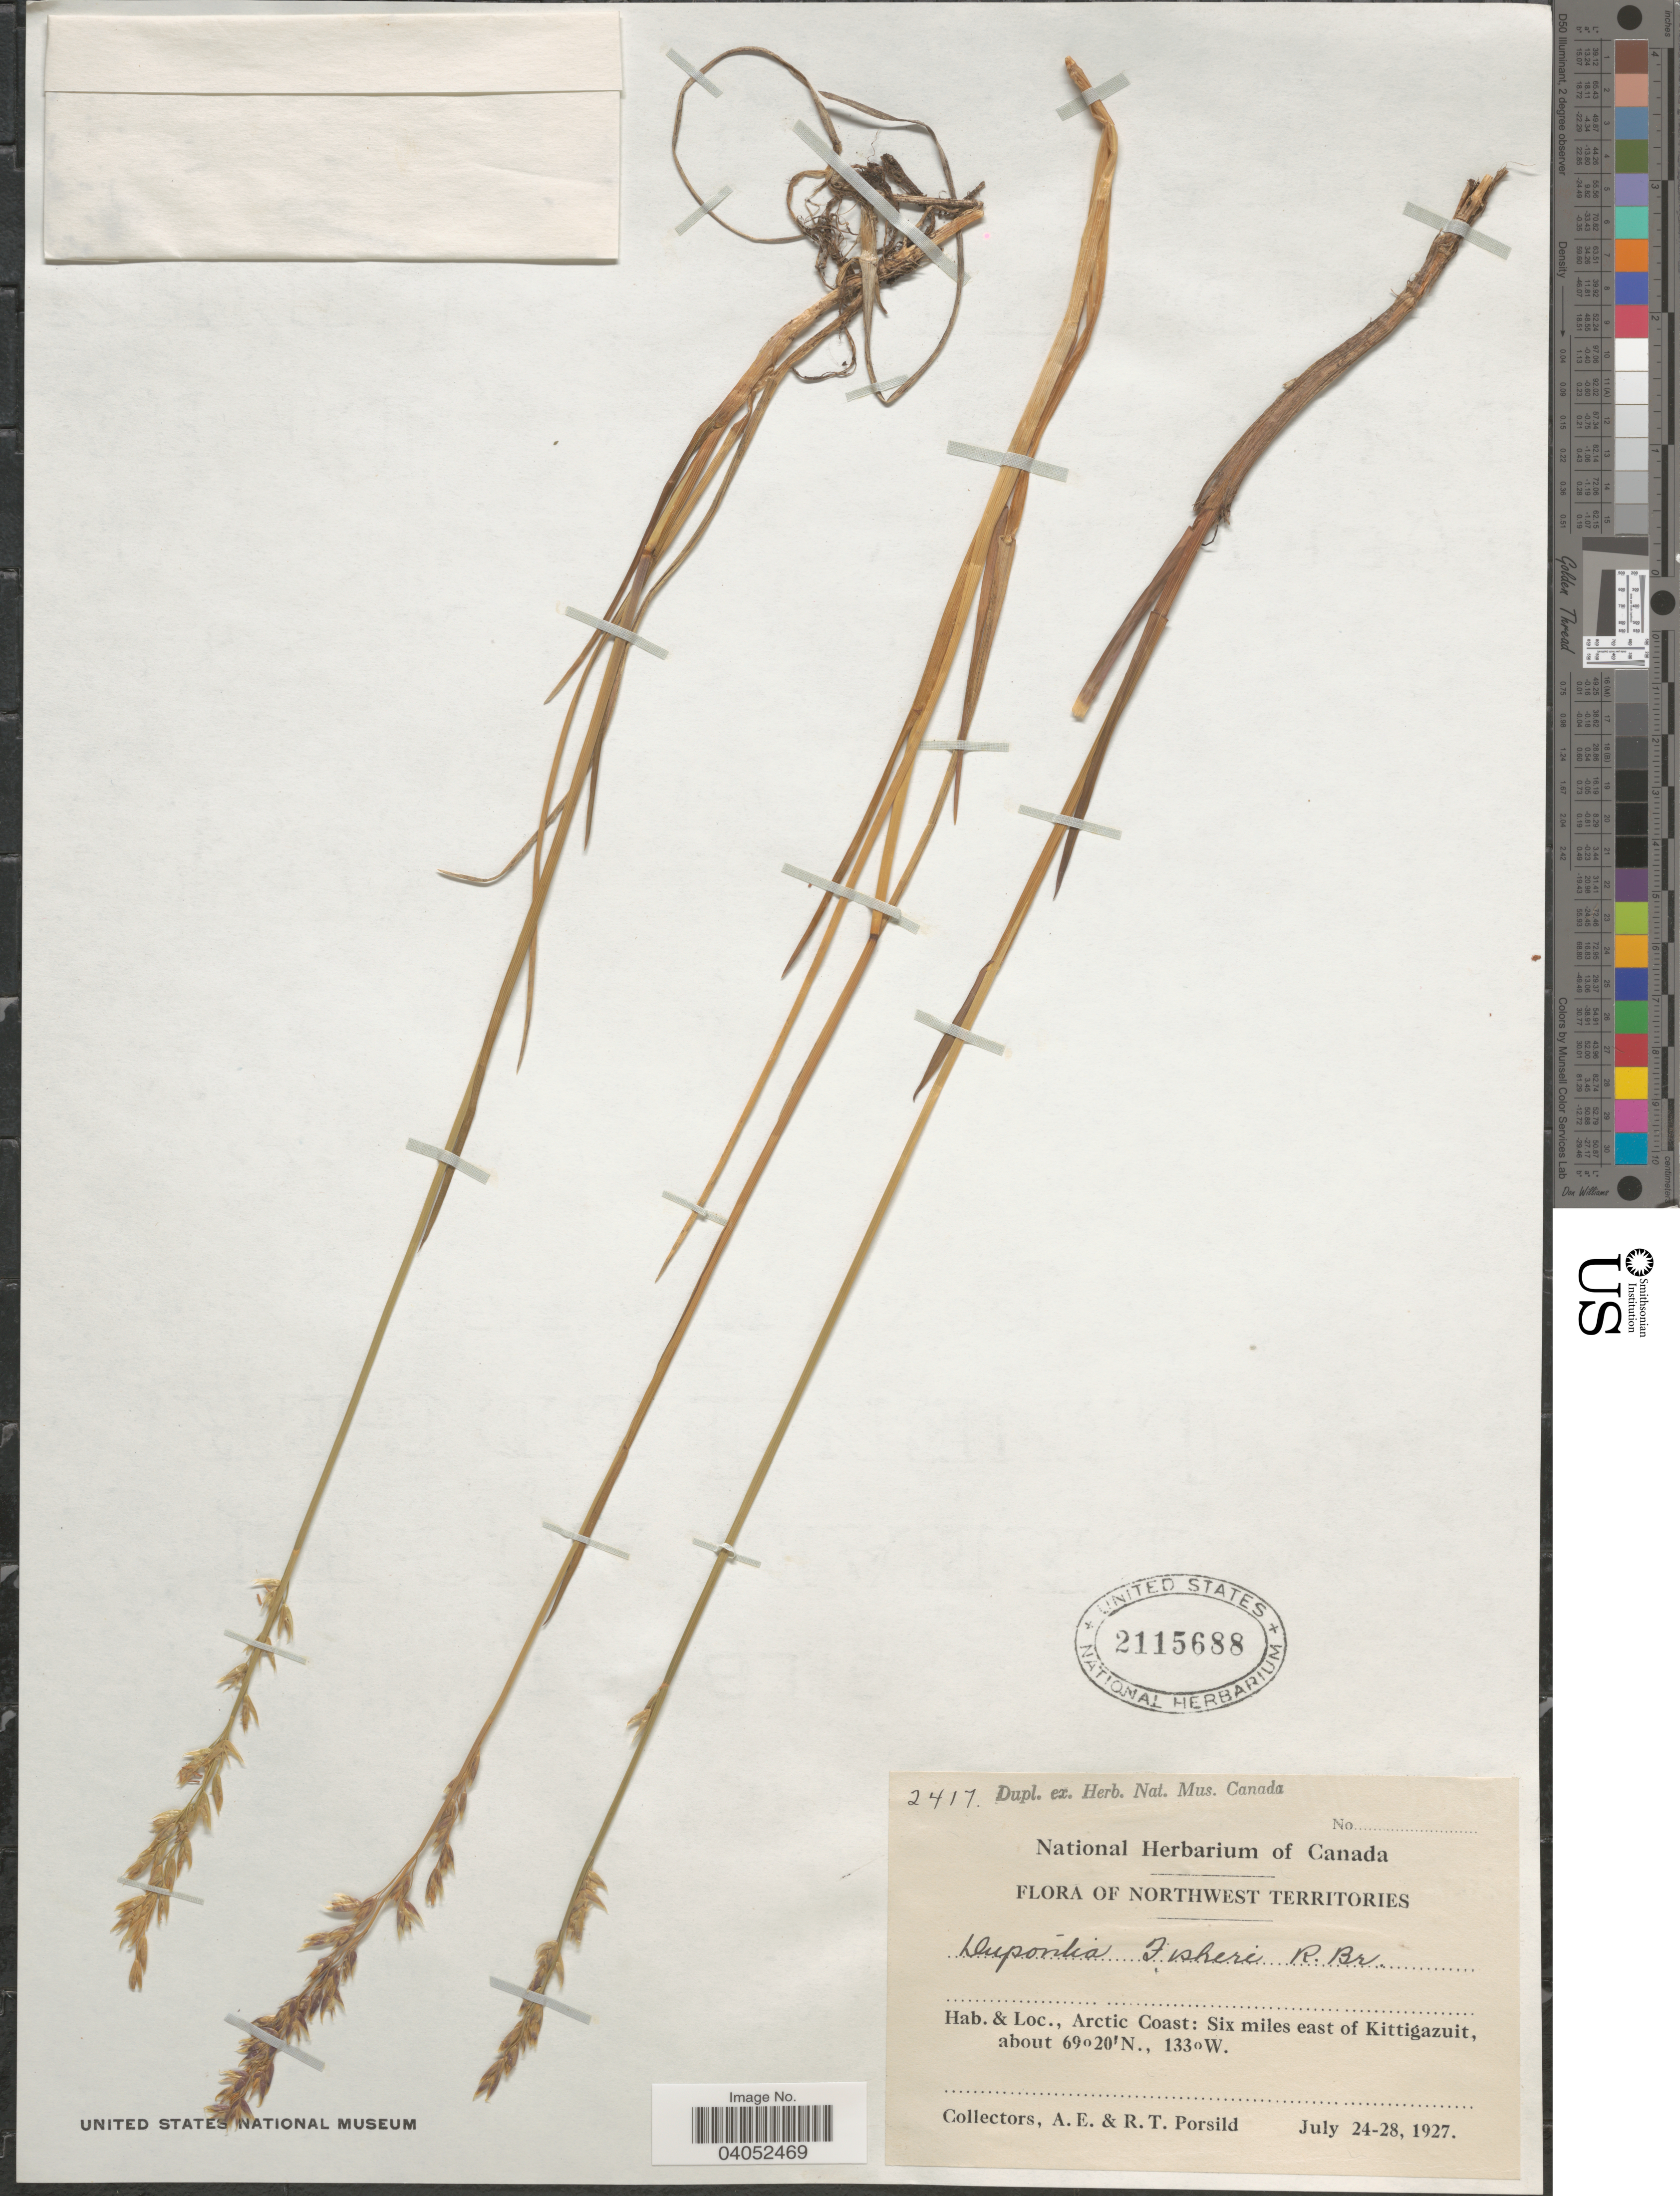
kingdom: Plantae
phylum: Tracheophyta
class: Liliopsida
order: Poales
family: Poaceae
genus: Dupontia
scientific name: Dupontia micrantha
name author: Holm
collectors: A. E. Porsild & R. T. Porsild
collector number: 2417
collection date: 1927-07-24/1927-07-28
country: Canada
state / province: Northwest Territories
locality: Arctic Coast: Six miles east of Kittigazuit.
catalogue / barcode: US 2115688